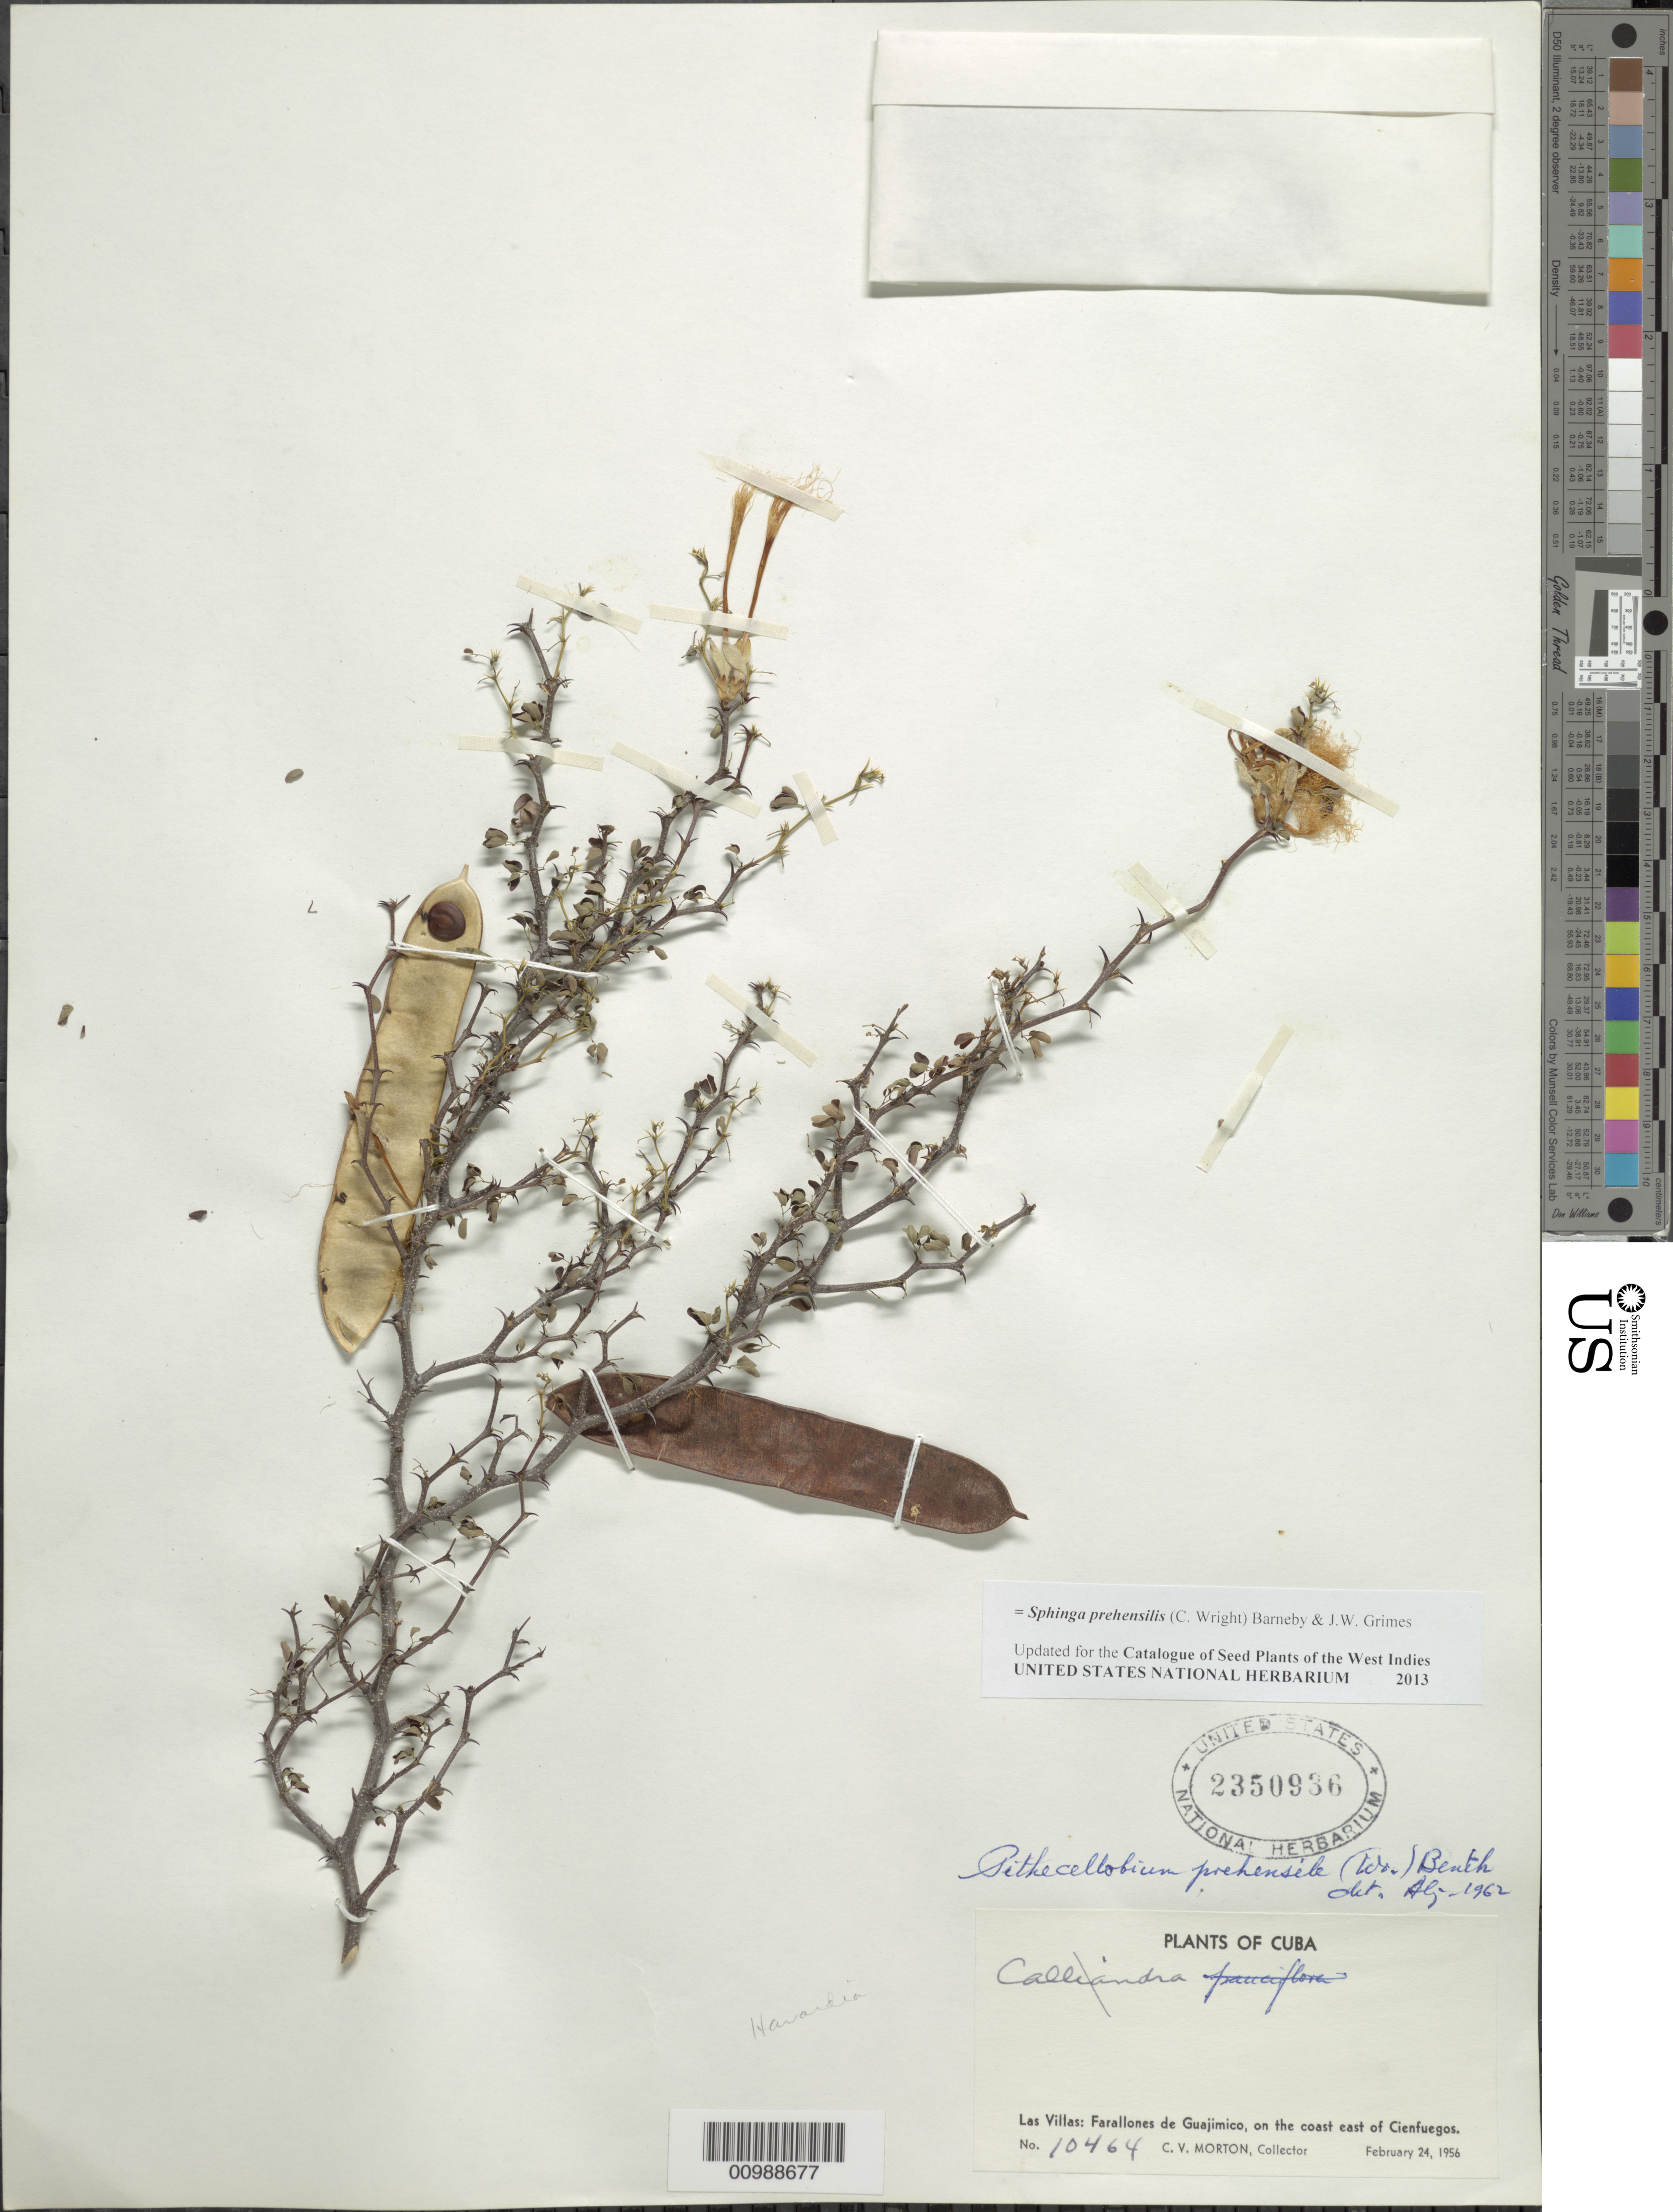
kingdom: Plantae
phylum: Tracheophyta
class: Magnoliopsida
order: Fabales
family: Fabaceae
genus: Sphinga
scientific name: Sphinga prehensilis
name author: (C. Wright) Barneby & J.W. Grimes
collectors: C. V. Morton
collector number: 10464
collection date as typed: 24 Feb 1956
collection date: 1956-02-24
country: Cuba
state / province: Las Villas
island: Cuba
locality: Farallones de Guajimico, on the coast E of Cienfuegos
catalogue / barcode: US 2350936